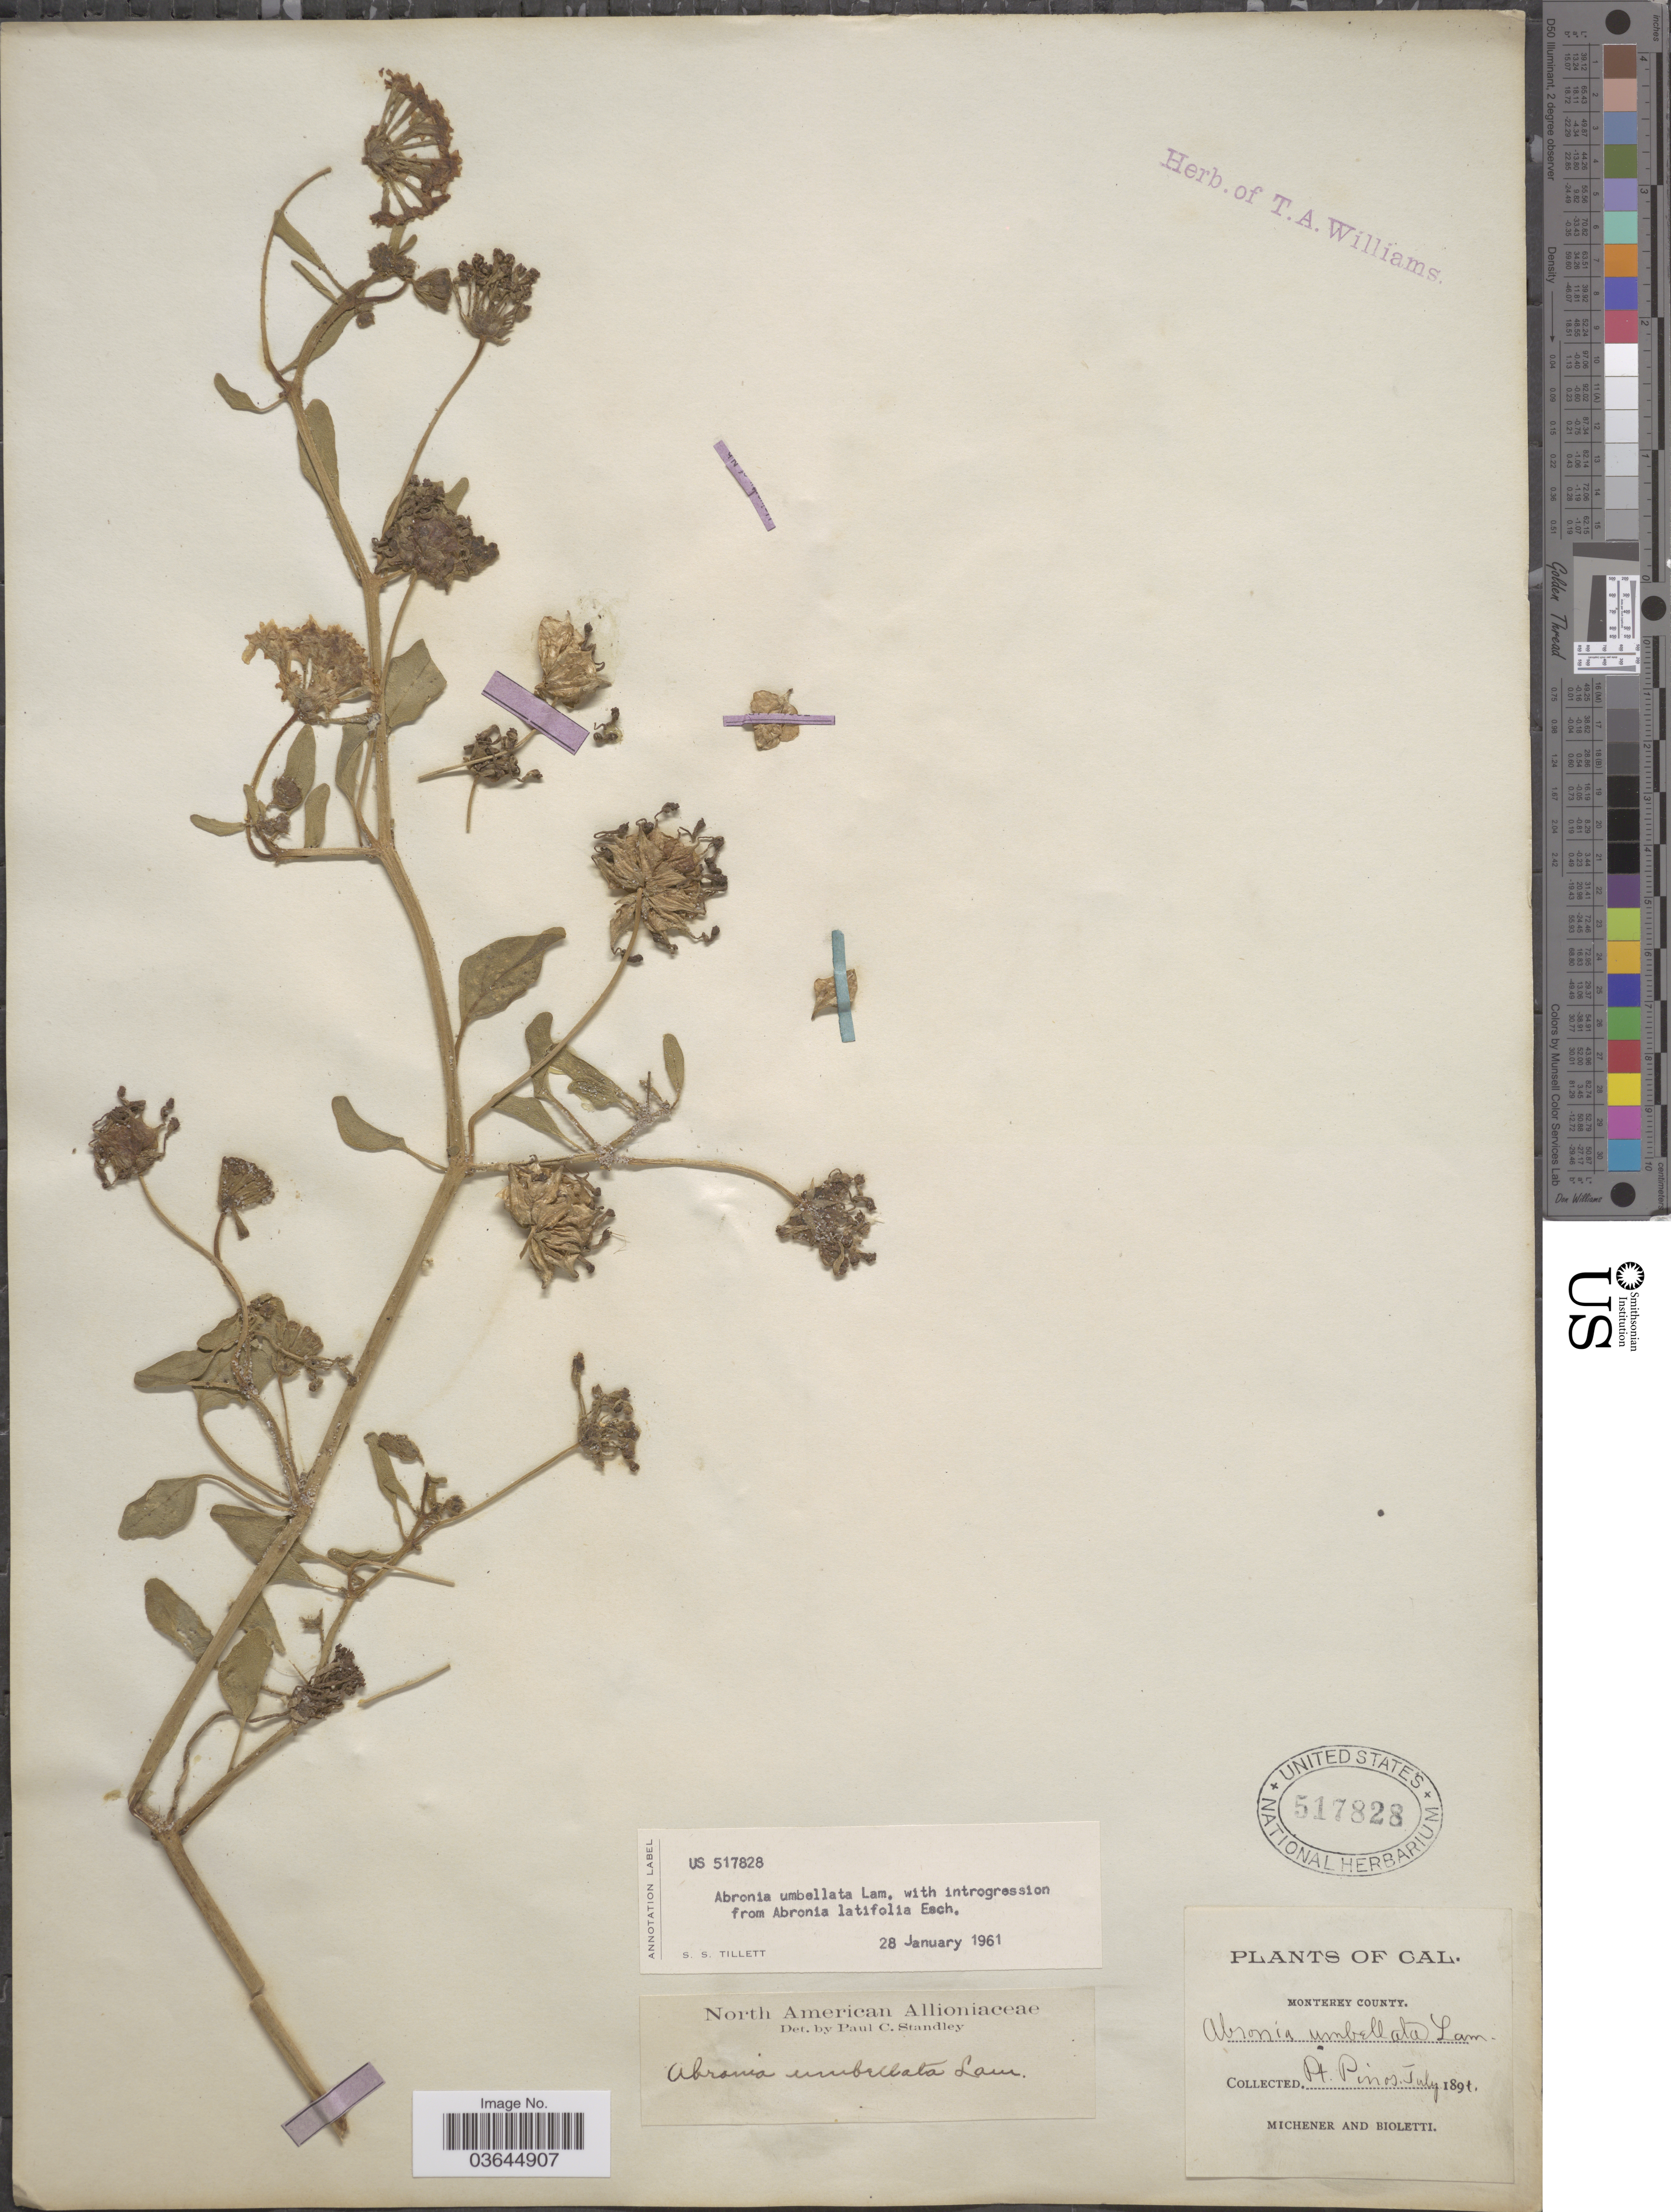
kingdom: Plantae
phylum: Tracheophyta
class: Magnoliopsida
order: Caryophyllales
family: Nyctaginaceae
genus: Abronia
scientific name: Abronia umbellata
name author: Lam.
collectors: -. Michener & -- Bioletti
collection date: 1894-07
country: United States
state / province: California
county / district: Monterey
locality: Monterey County. Pt. Pinos.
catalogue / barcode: US 517828